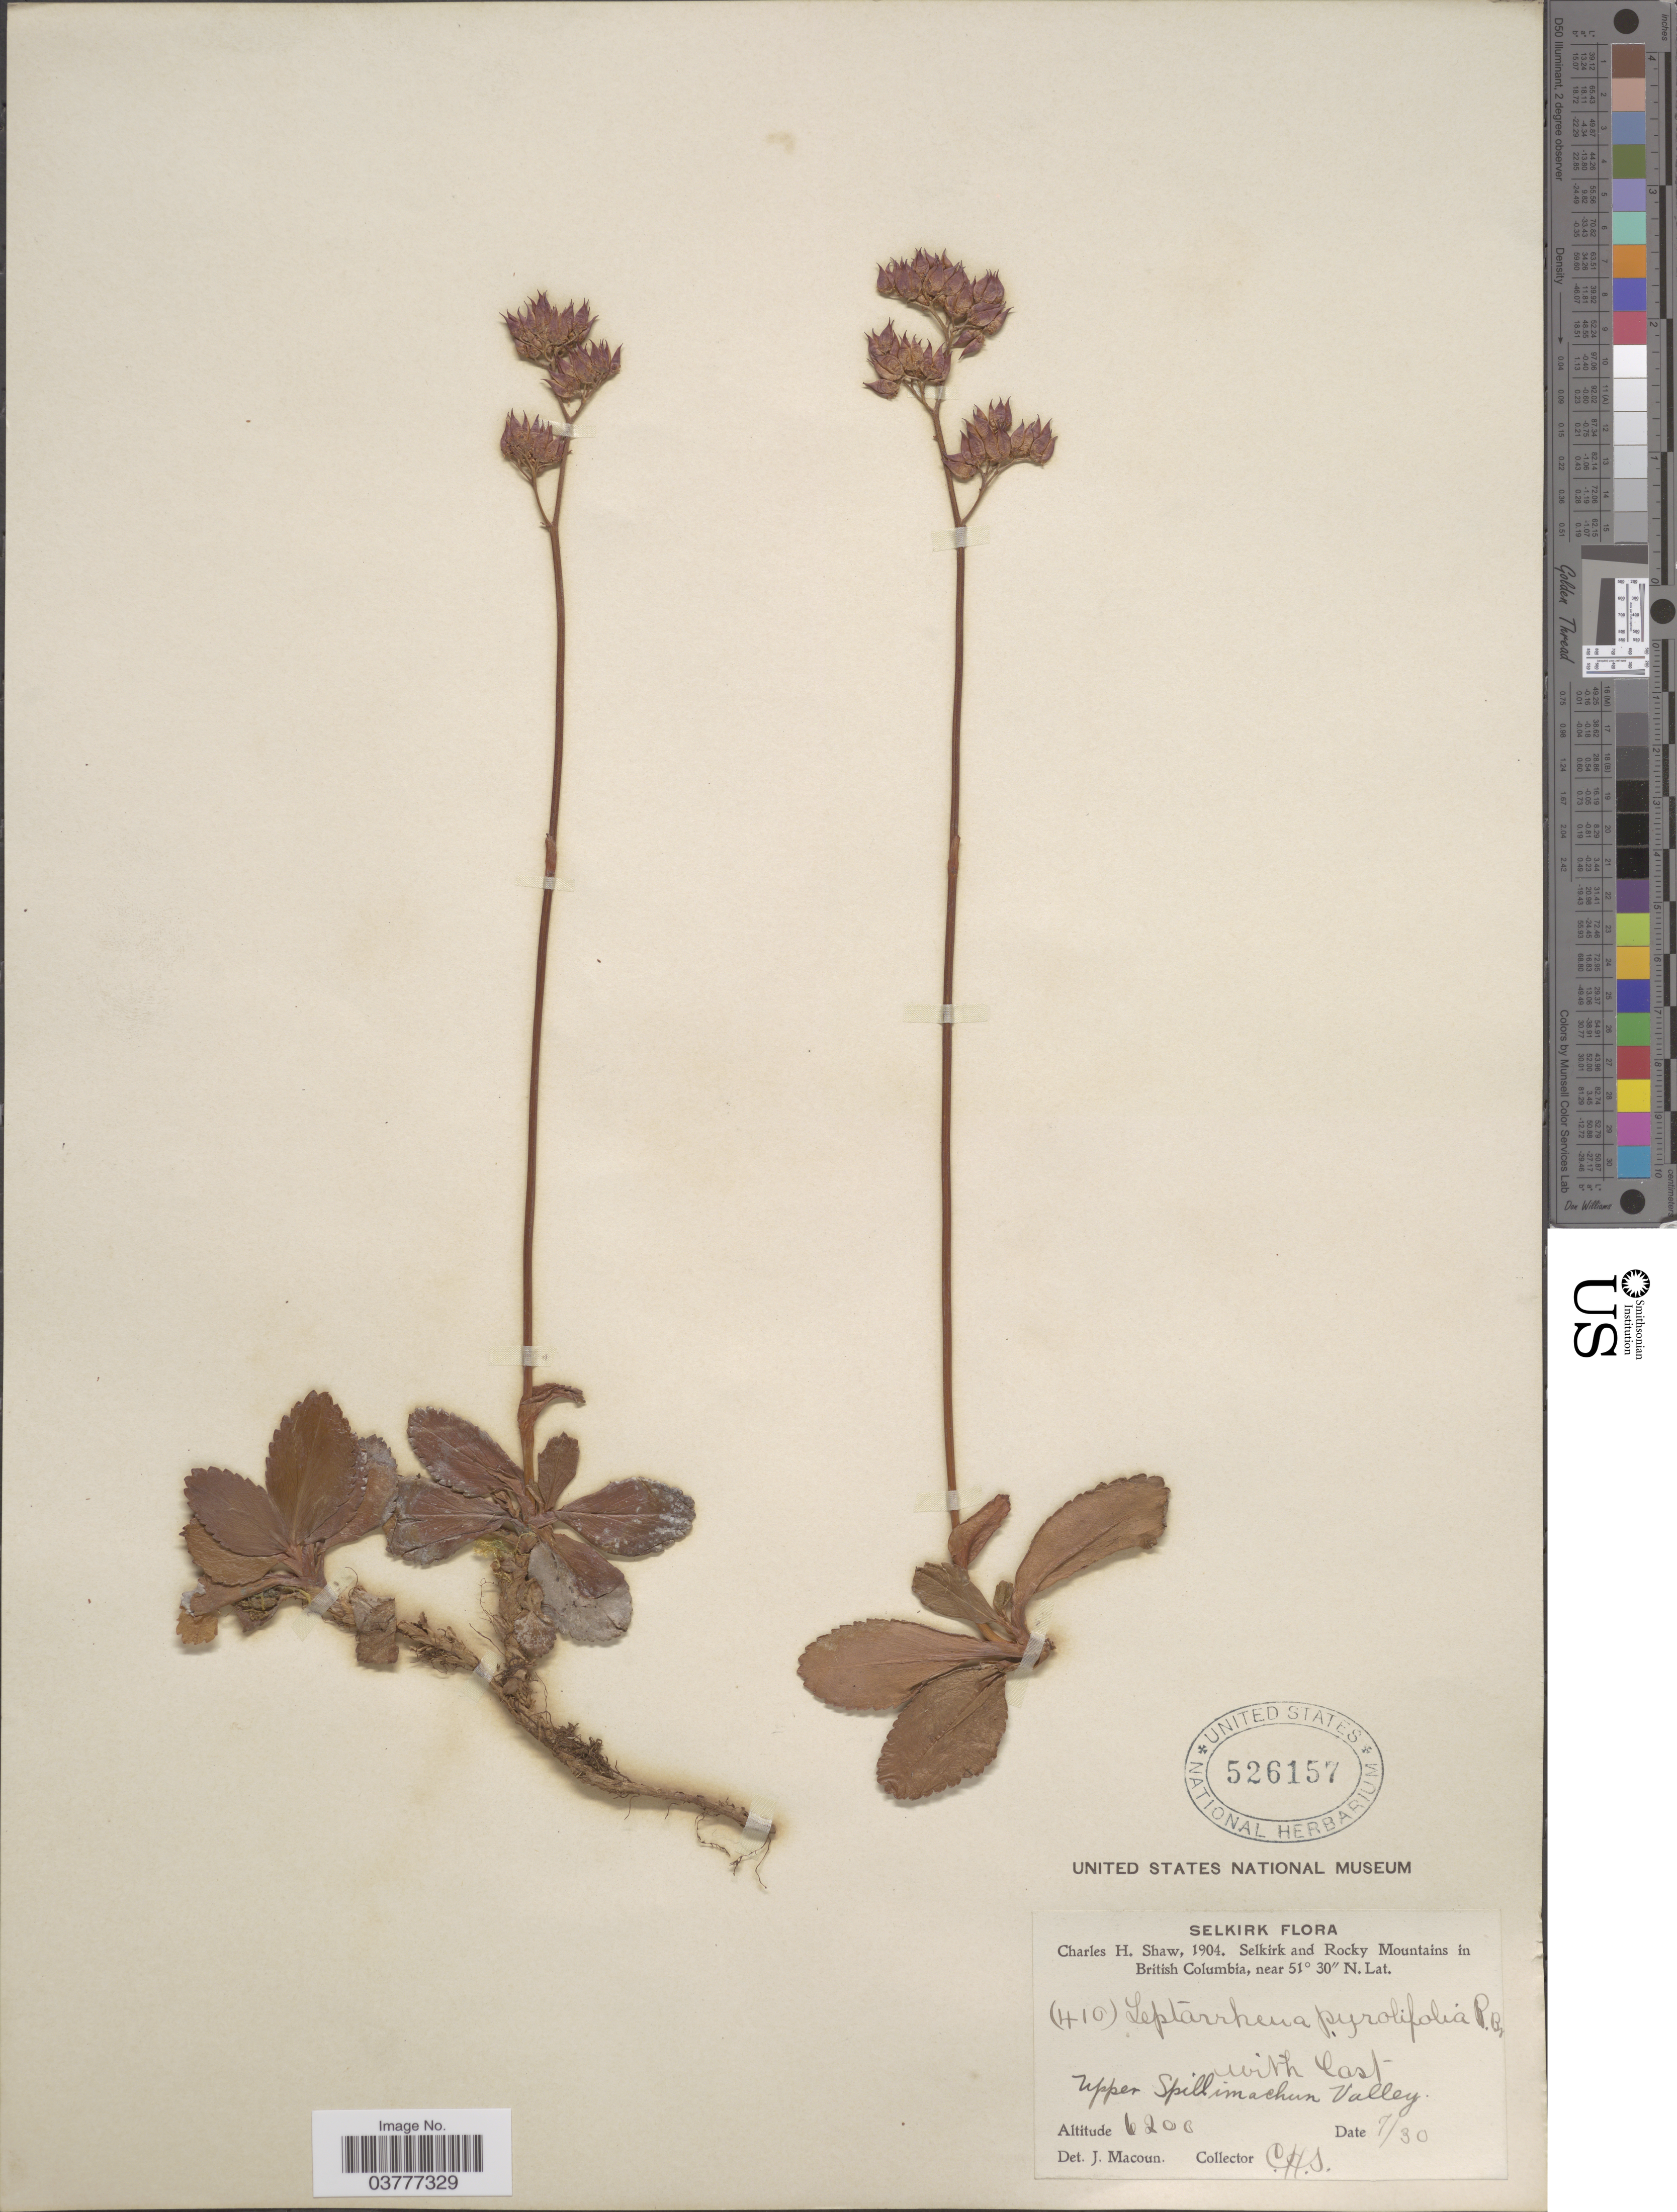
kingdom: Plantae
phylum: Tracheophyta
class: Magnoliopsida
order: Saxifragales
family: Saxifragaceae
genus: Leptarrhena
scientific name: Leptarrhena pyrolifolia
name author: (D. Don) Ser.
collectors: C. H. Shaw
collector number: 410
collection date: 1904-07-30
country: Canada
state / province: British Columbia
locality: Selkirk, Selkirk and Rocky Mountains. Upper Spillimachun valley.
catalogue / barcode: US 526157